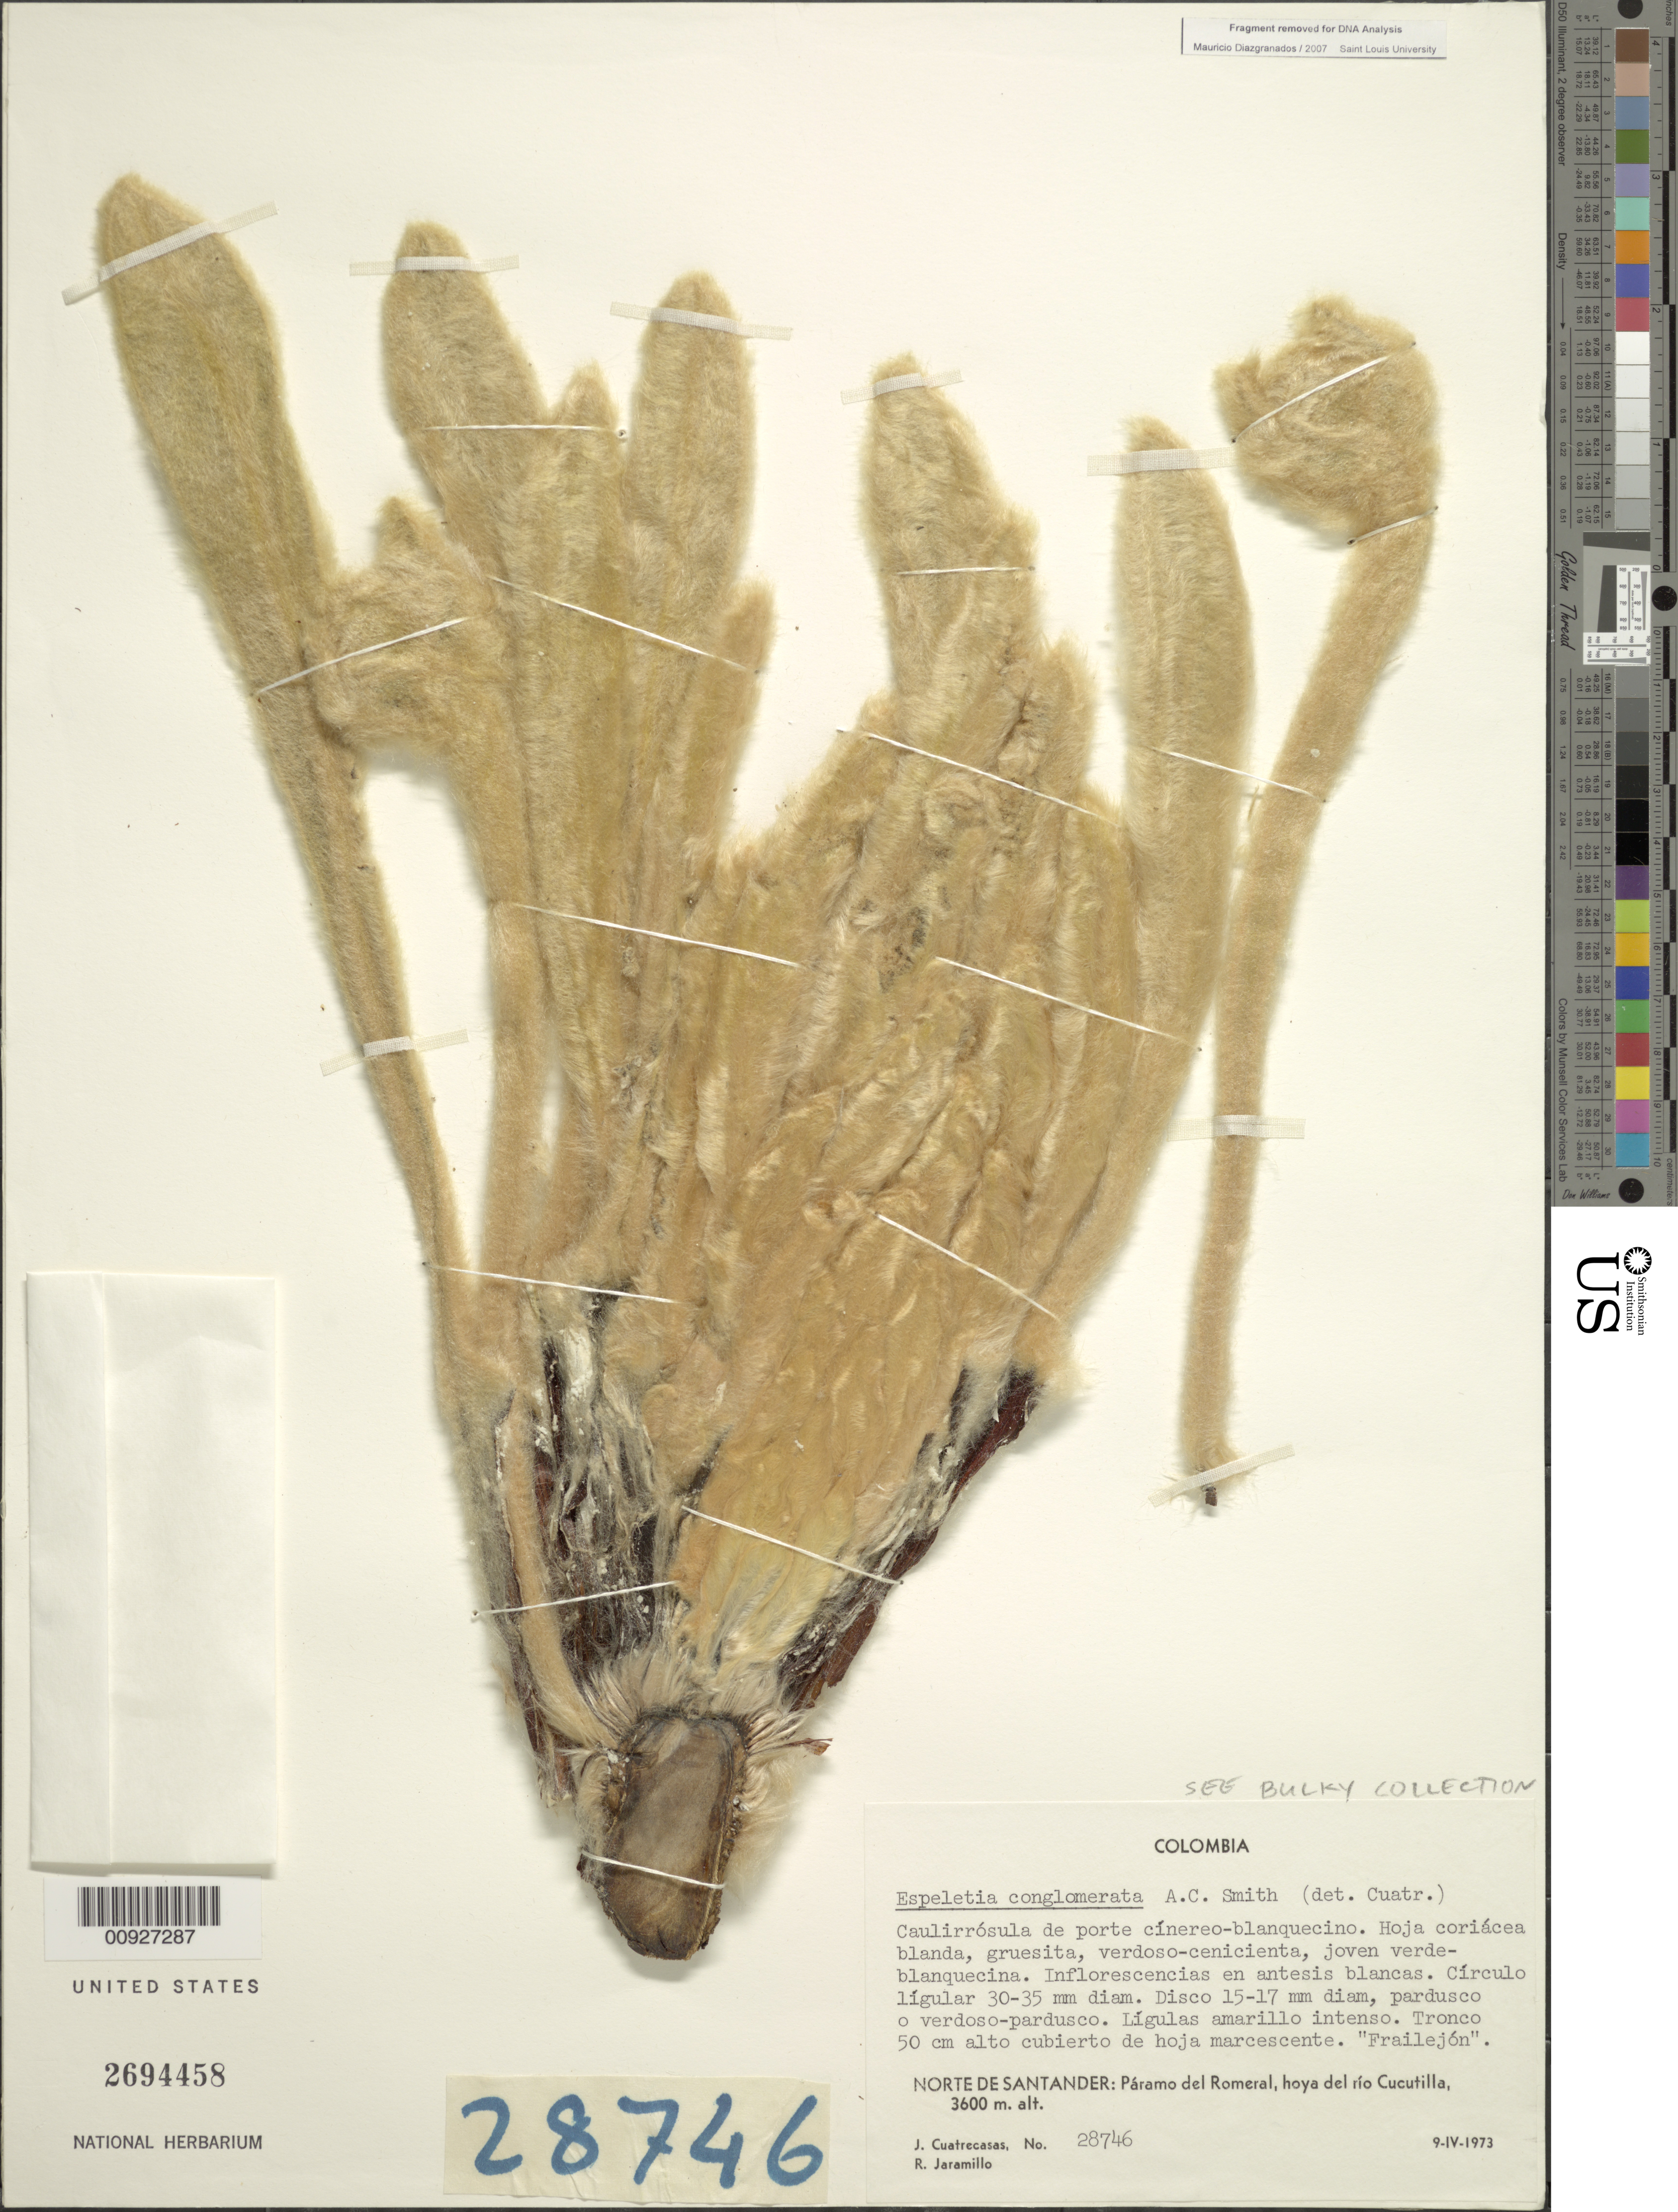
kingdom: Plantae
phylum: Tracheophyta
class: Magnoliopsida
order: Asterales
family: Asteraceae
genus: Espeletia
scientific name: Espeletia conglomerata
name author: A.C. Sm.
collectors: J. Cuatrecasas & R. Jaramillo M.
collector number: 28746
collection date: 1973-04-09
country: Colombia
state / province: Norte de Santander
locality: P. del Romeral. P. del Romeral, hoya del río Cucutilla.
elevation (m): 3600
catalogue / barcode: US 2694458